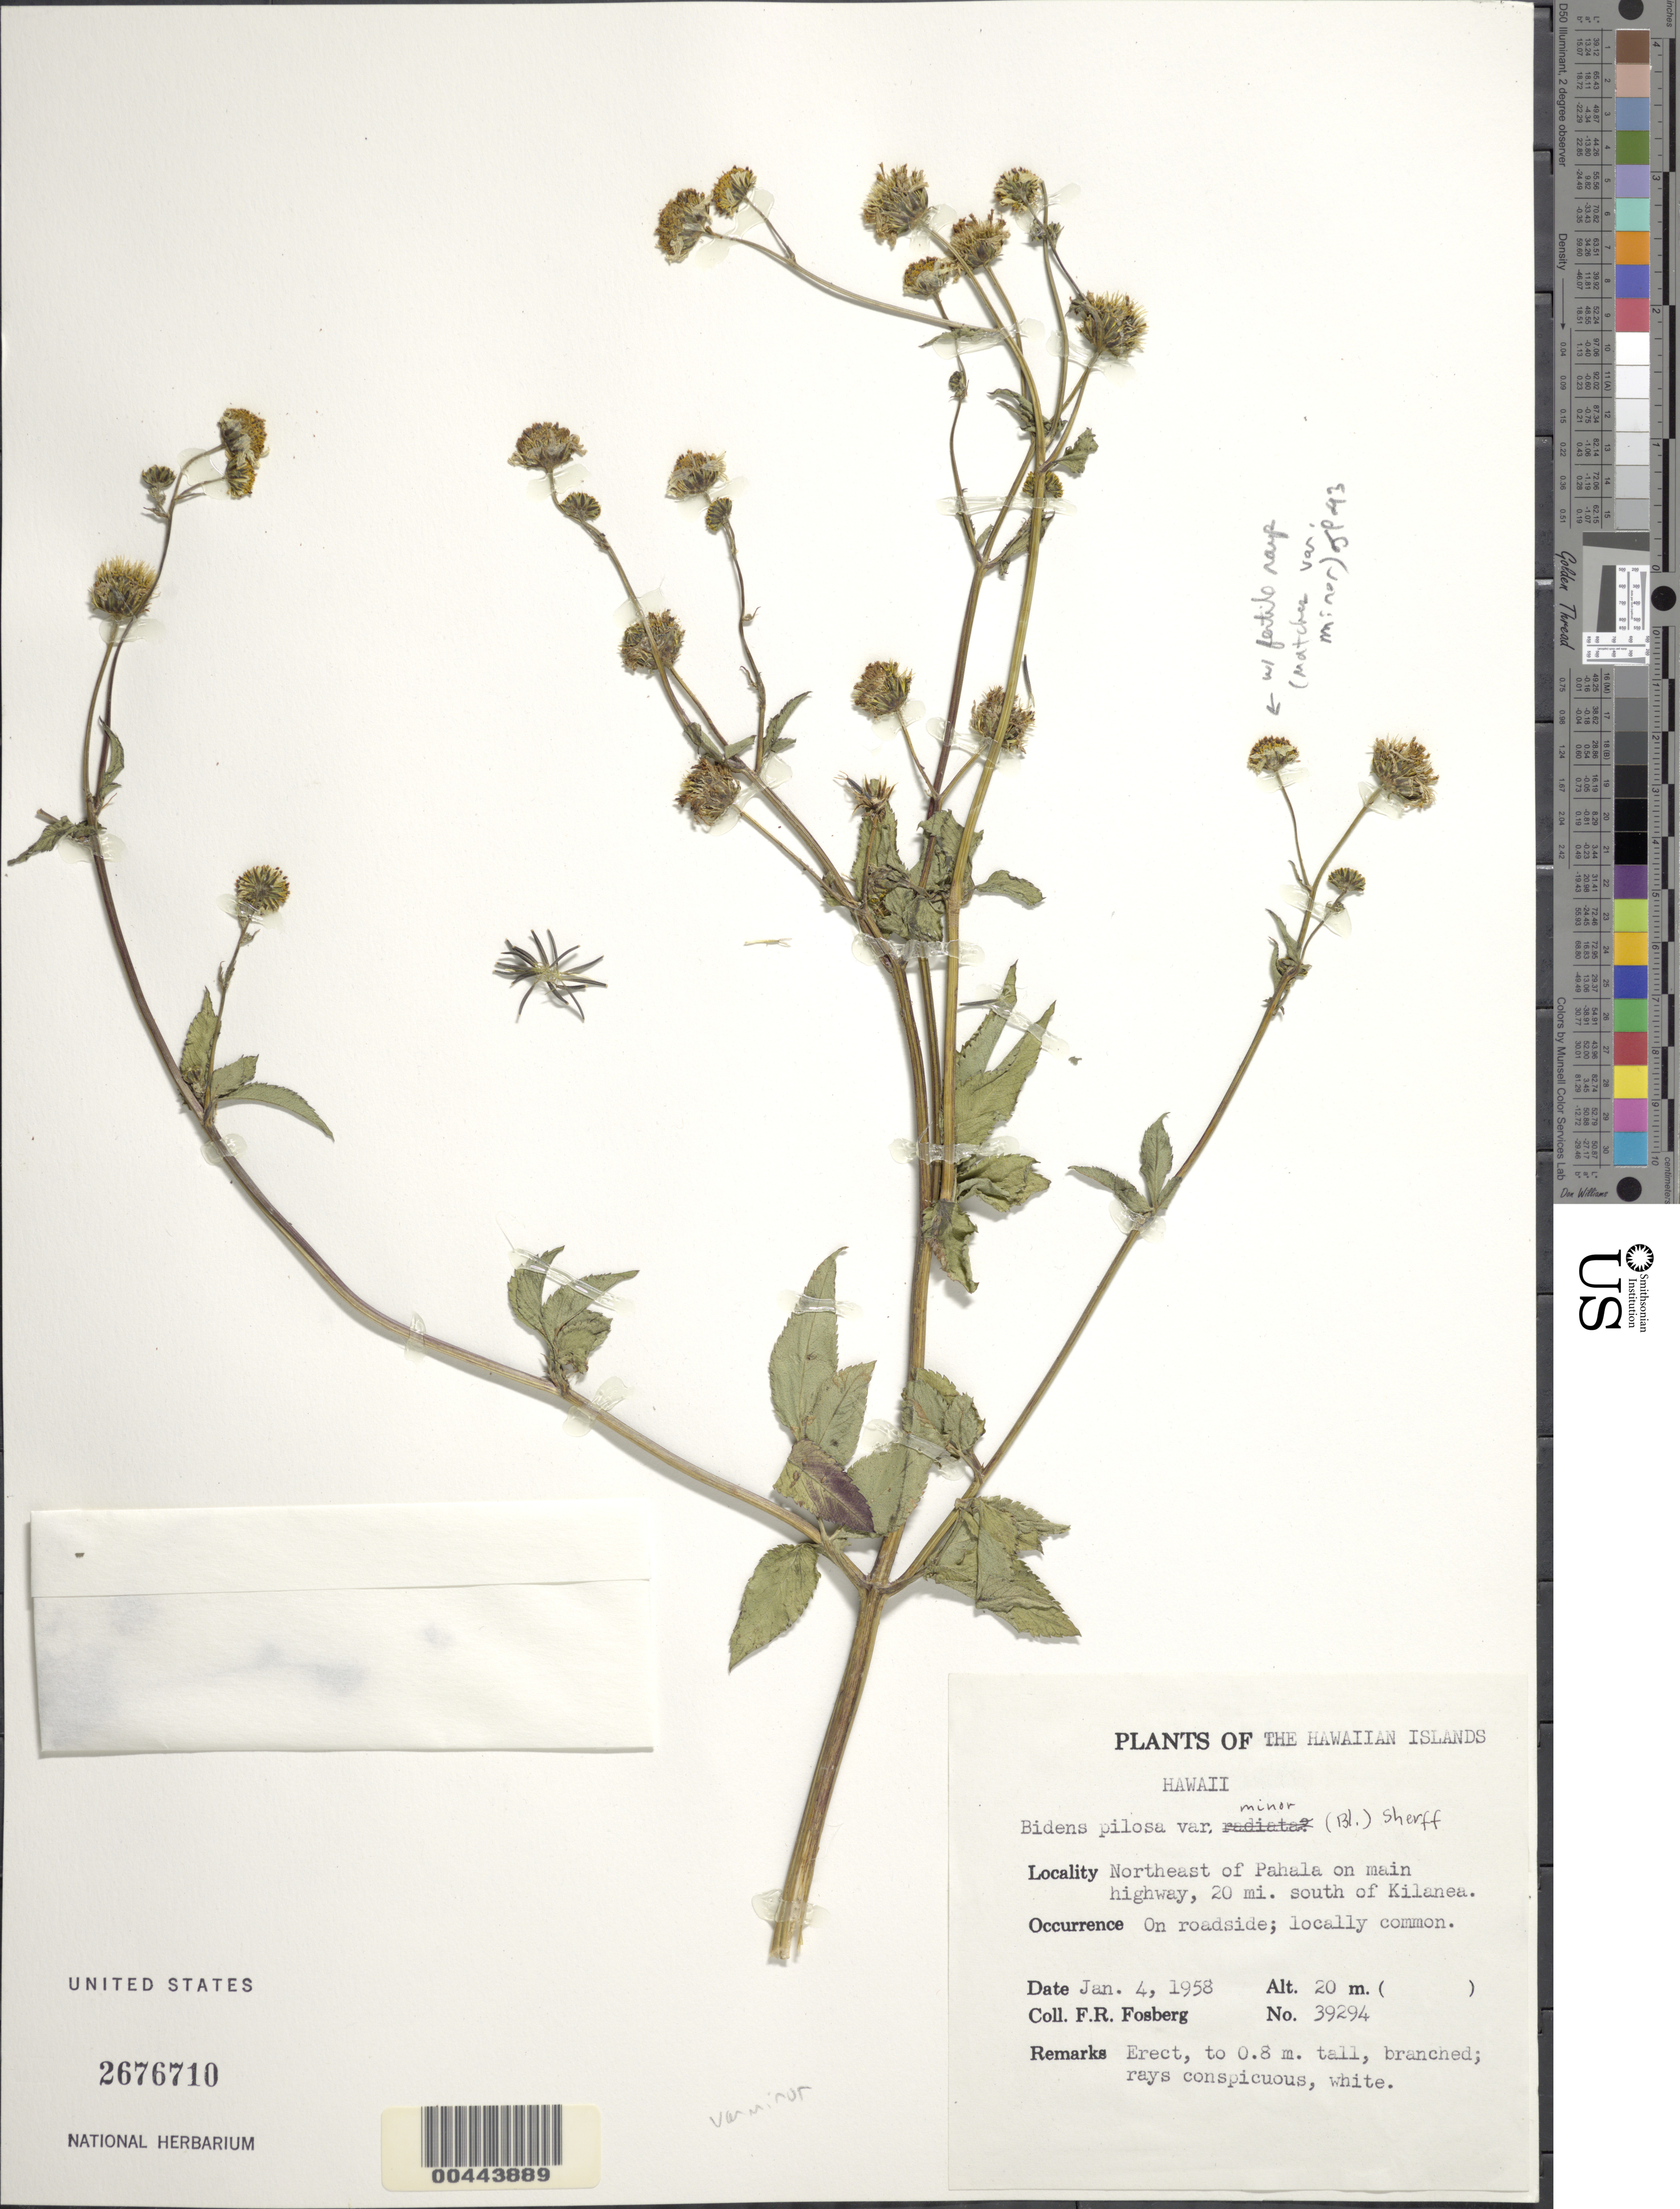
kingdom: Plantae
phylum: Tracheophyta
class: Magnoliopsida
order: Asterales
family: Asteraceae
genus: Bidens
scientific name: Bidens pilosa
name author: L.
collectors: F. R. Fosberg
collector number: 39294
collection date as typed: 4 Jan 1958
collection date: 1958-01-04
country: United States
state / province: Hawaii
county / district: Hawaii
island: Hawaii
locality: NE of Pahala on main highway, 20 mi S of Kilanea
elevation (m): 20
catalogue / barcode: US 2676710